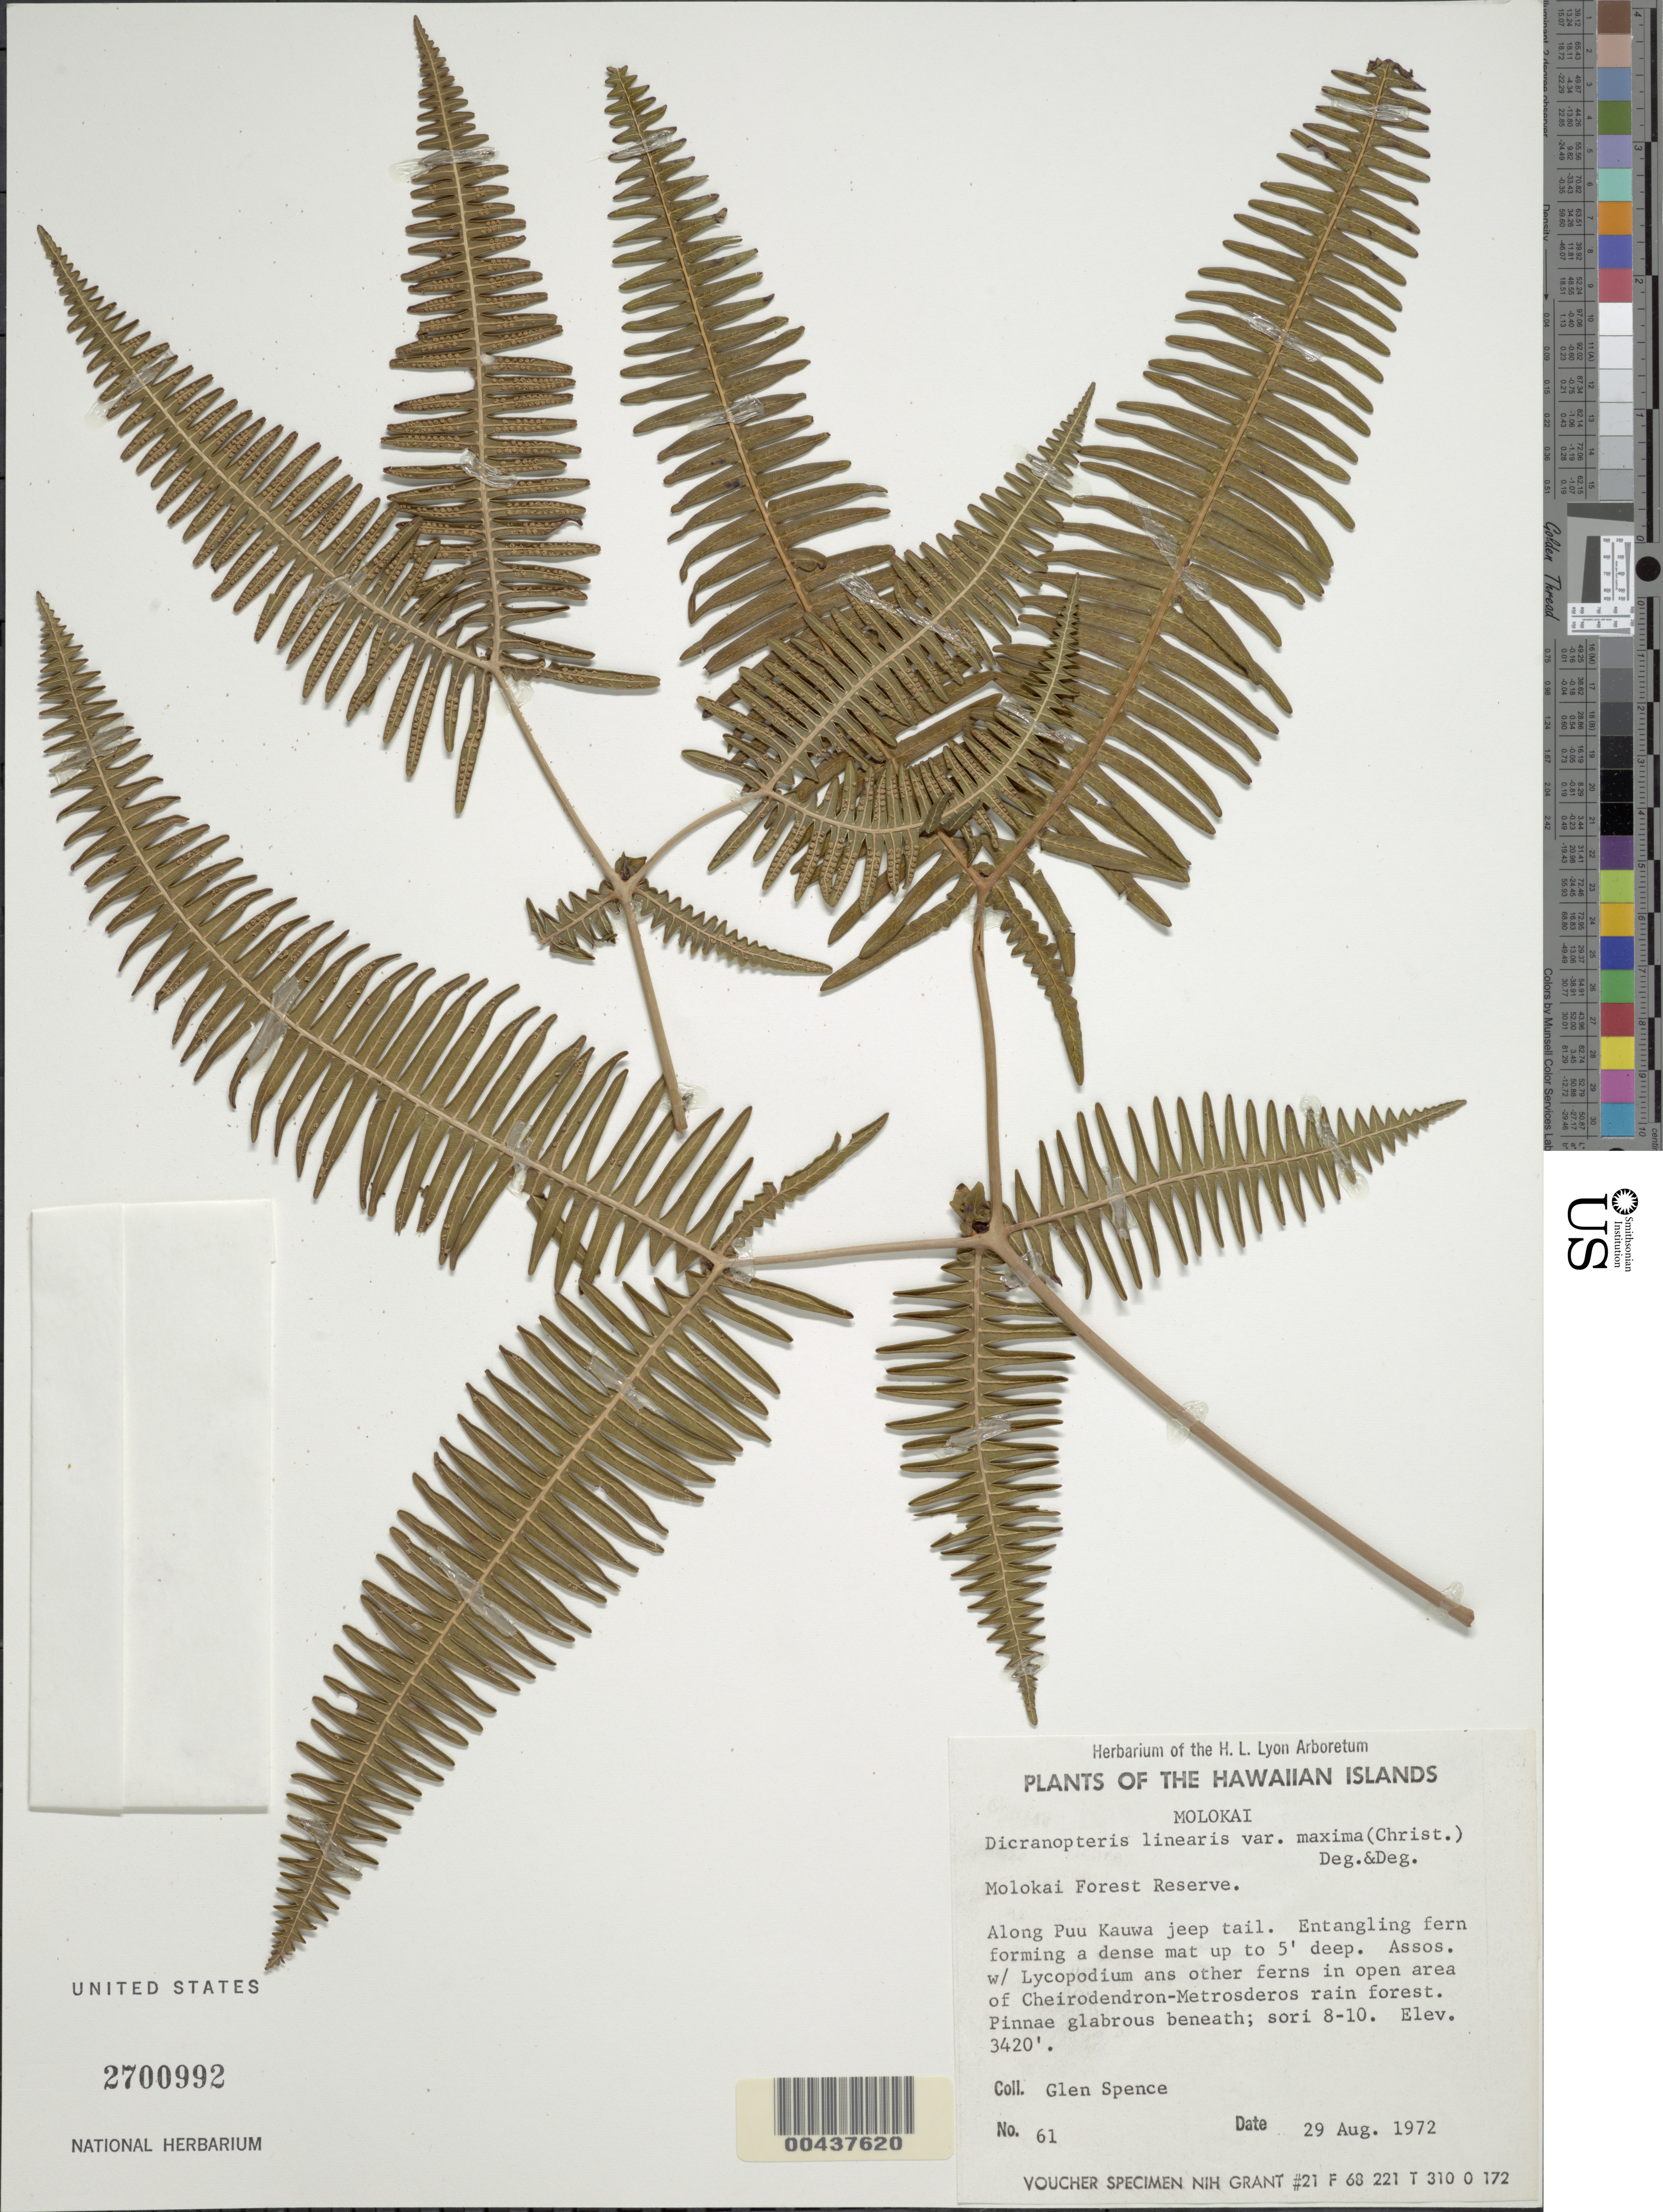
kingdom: Plantae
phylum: Tracheophyta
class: Polypodiopsida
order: Gleicheniales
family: Gleicheniaceae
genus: Dicranopteris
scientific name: Dicranopteris linearis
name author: (Burm. f.) Underw.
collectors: G. Spence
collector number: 61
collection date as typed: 29 Aug 1972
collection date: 1972-08-29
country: United States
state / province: Hawaii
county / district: Maui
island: Moloka'i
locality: along Puu Kauwa jeep trail, Molokai Forest Reserve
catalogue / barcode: US 2700992